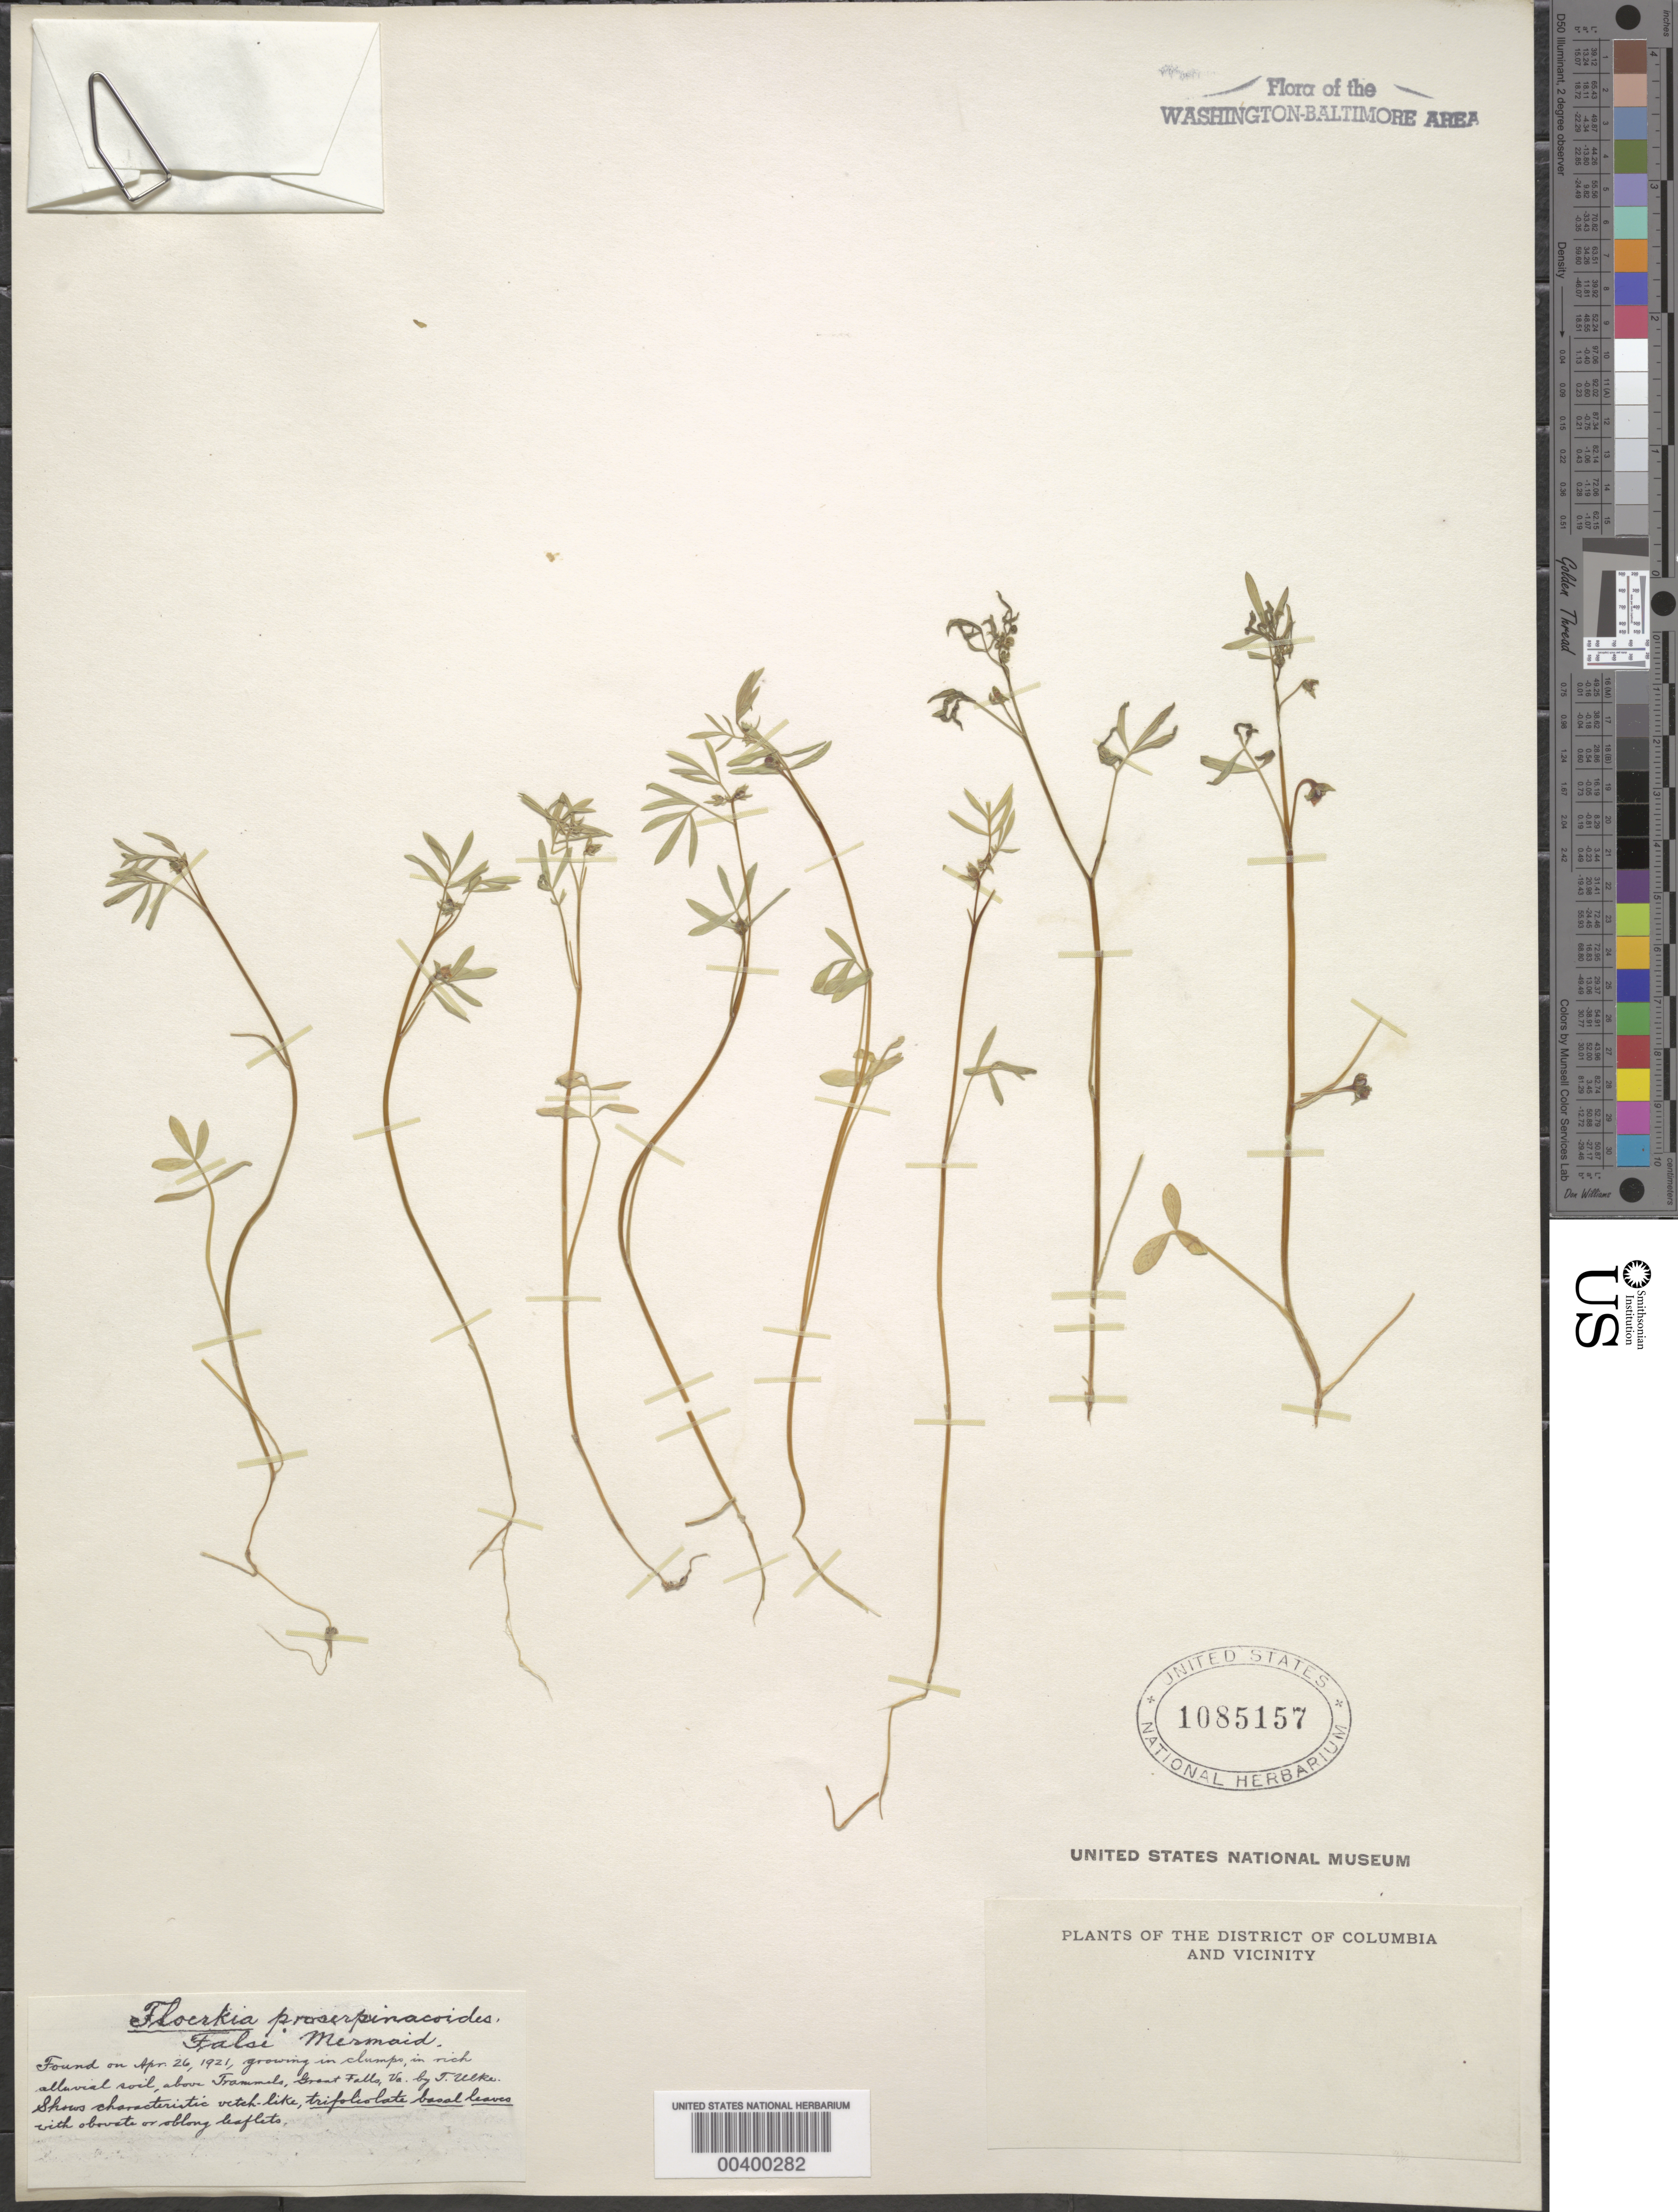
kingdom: Plantae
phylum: Tracheophyta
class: Magnoliopsida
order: Brassicales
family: Limnanthaceae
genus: Floerkea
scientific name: Floerkea proserpinacoides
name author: Willd.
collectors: T. Ulke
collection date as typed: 26 Apr 1921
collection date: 1921-04-26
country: United States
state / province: Virginia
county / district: Fairfax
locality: Above Trammels, Great Falls C. and O. Canal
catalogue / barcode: US 1085157